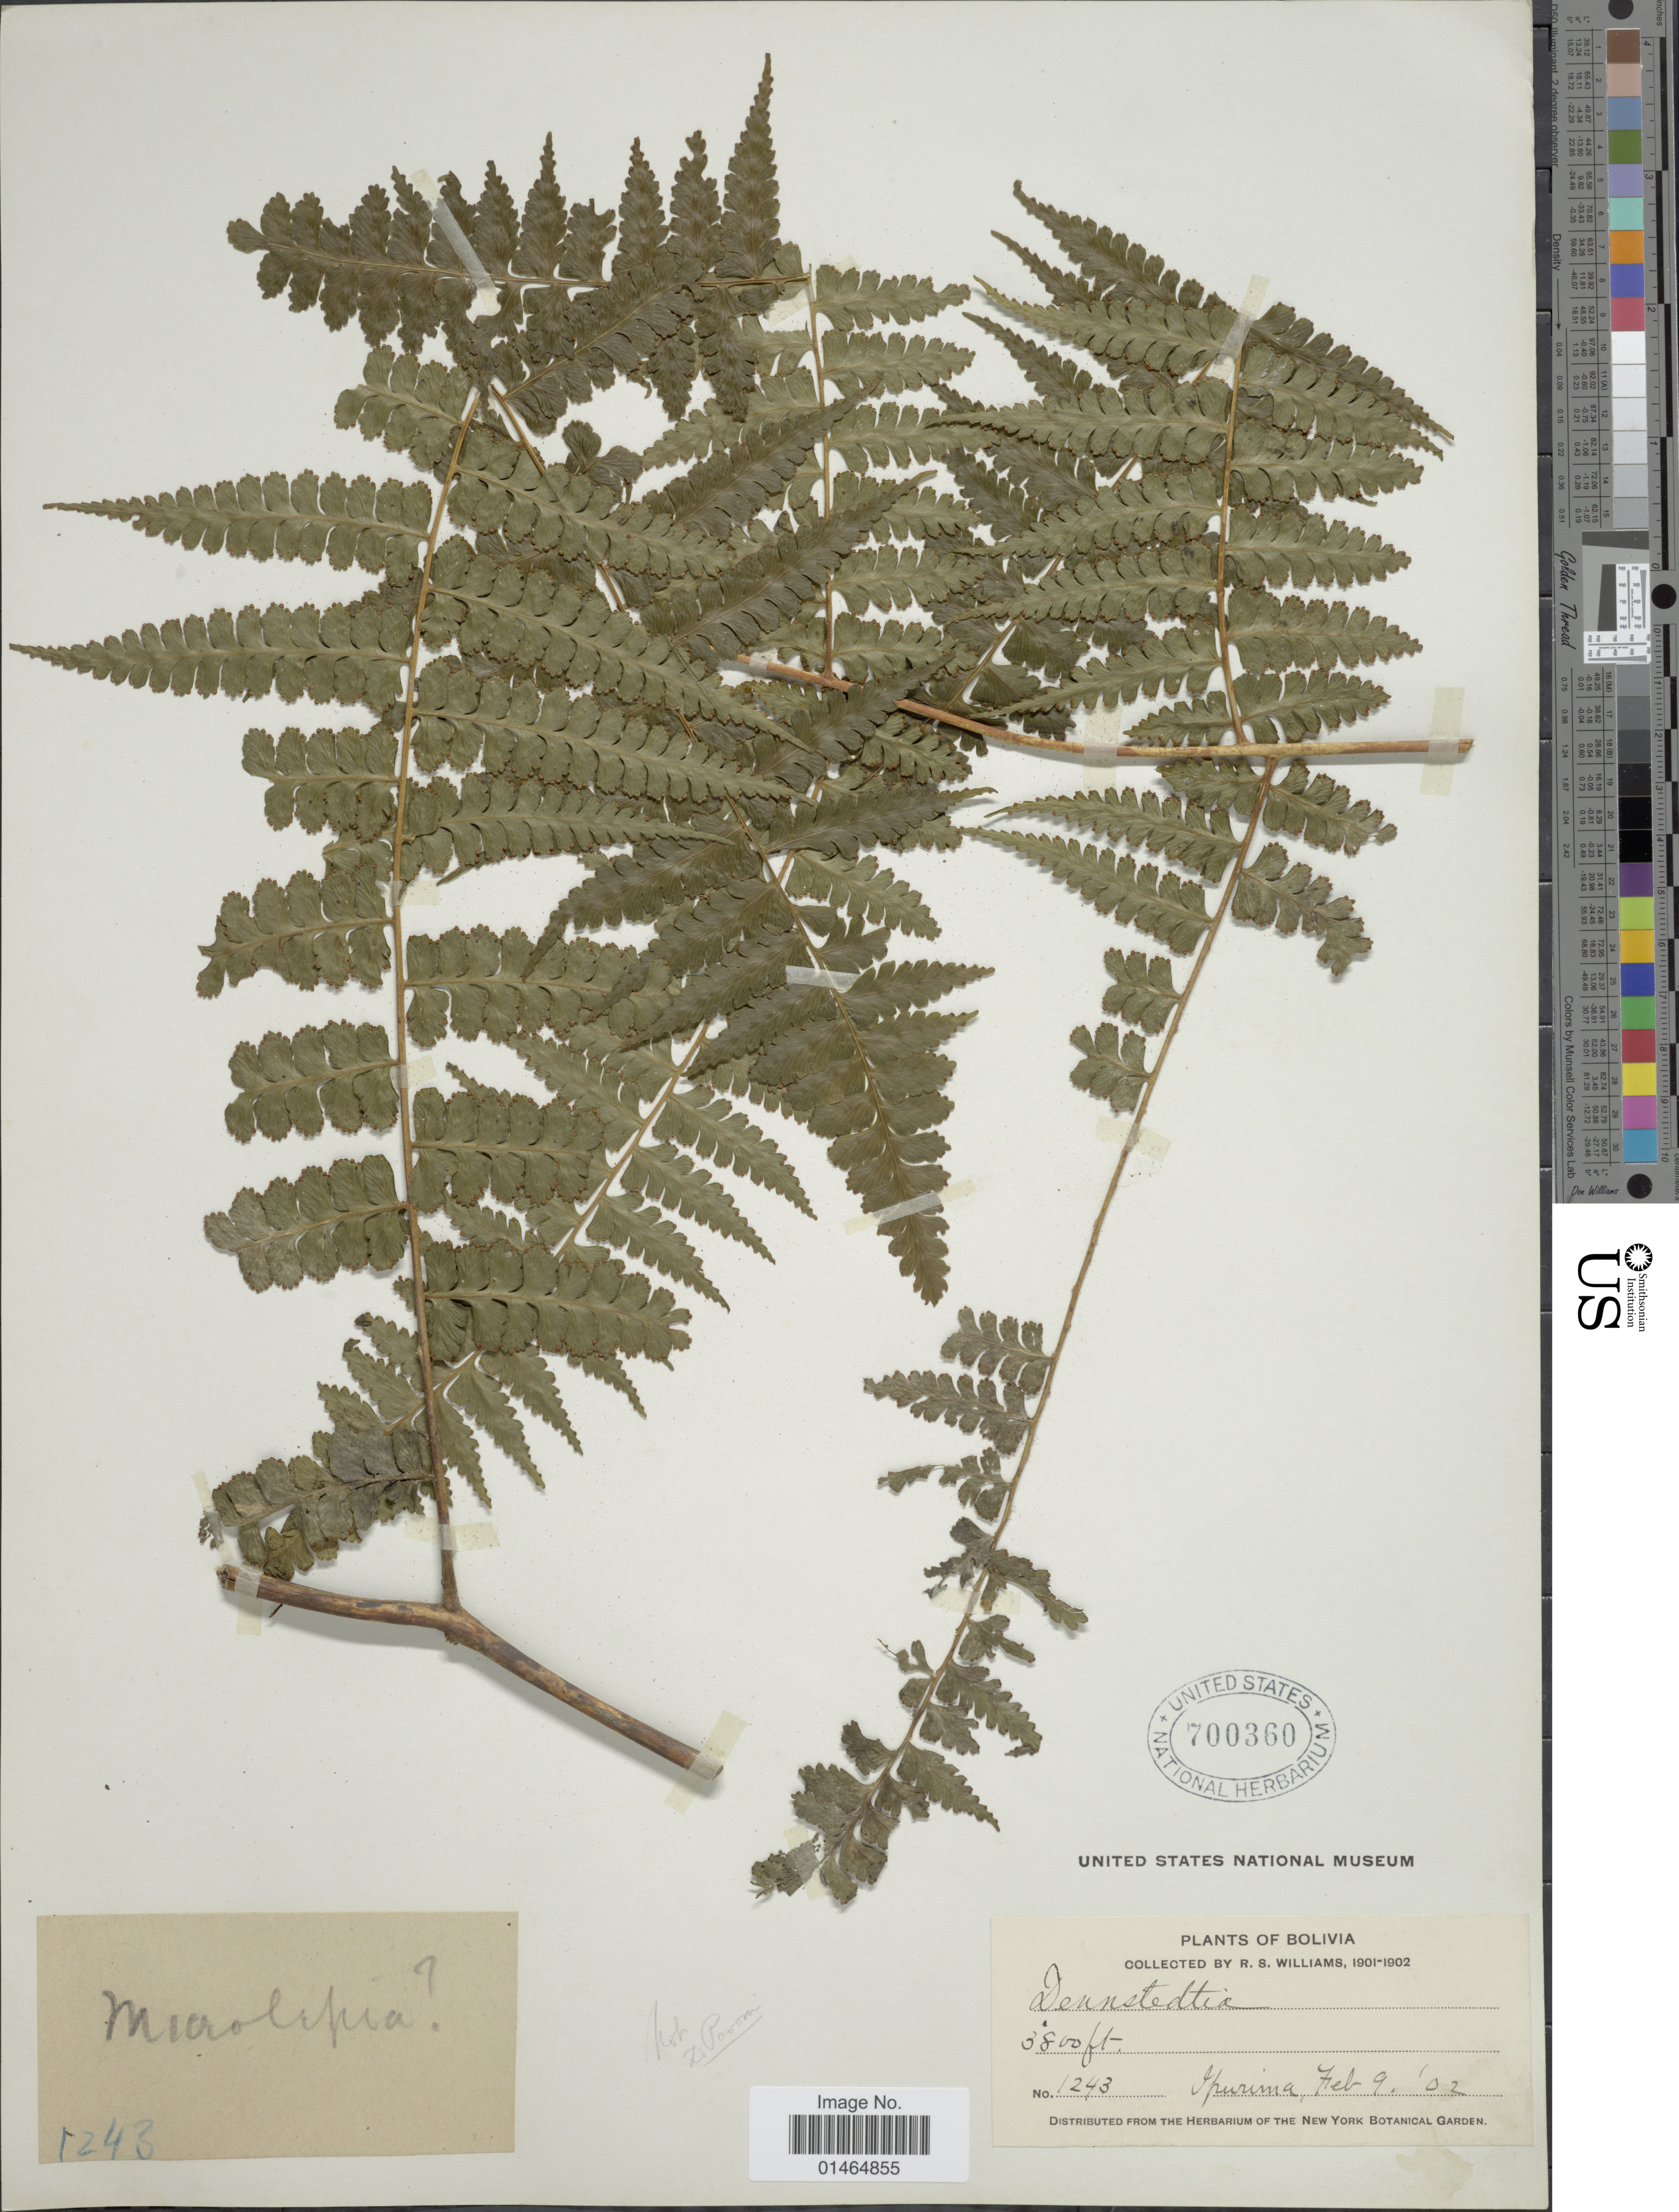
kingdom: Plantae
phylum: Tracheophyta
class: Polypodiopsida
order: Polypodiales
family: Dennstaedtiaceae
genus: Dennstaedtia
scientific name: Dennstaedtia matthewsii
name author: (Hook.) C. Chr.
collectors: R. S. Williams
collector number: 1243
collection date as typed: Feb 9, '02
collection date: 1902-02-09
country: Bolivia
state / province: La Paz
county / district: Franz Tamayo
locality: Ipurama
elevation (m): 1158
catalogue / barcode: US 700360